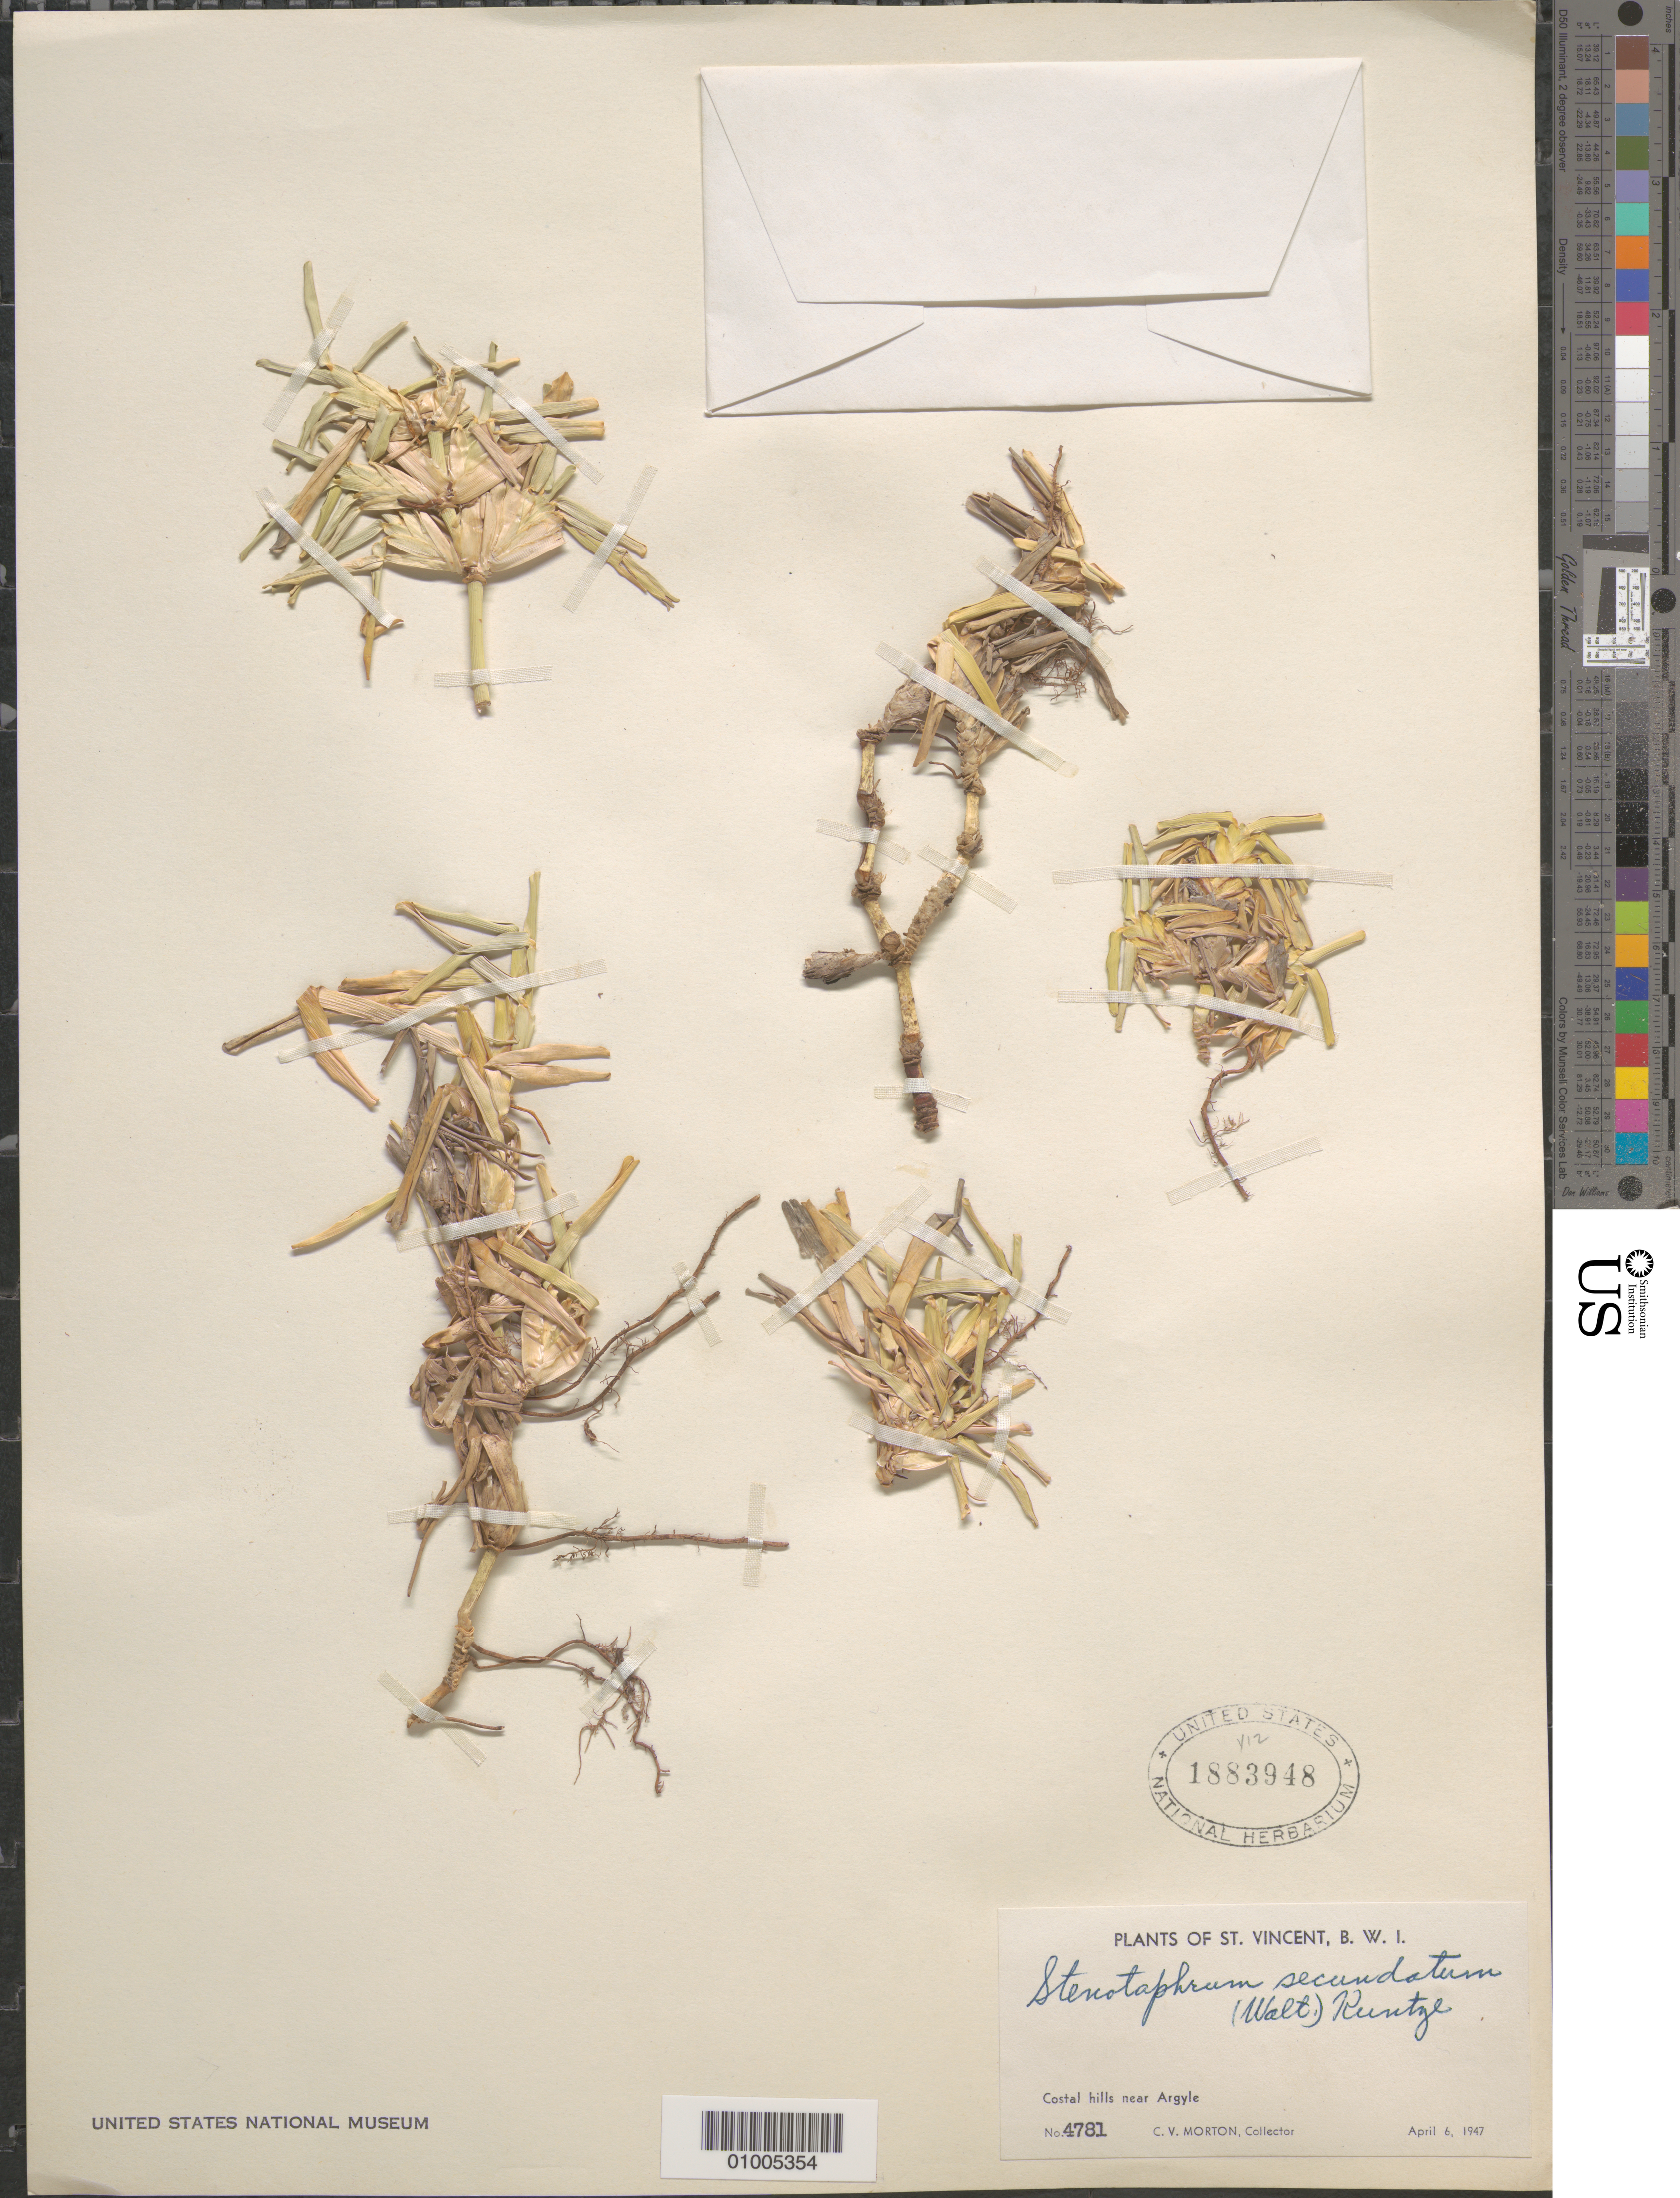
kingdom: Plantae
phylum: Tracheophyta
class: Liliopsida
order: Poales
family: Poaceae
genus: Stenotaphrum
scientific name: Stenotaphrum secundatum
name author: (Walter) Kuntze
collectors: C. V. Morton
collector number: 4781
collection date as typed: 06 Apr 1947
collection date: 1947-04-06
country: St. Vincent - Grenadines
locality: Costal Hills near Argyle.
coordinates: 0 N, 0 E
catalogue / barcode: US 1883948